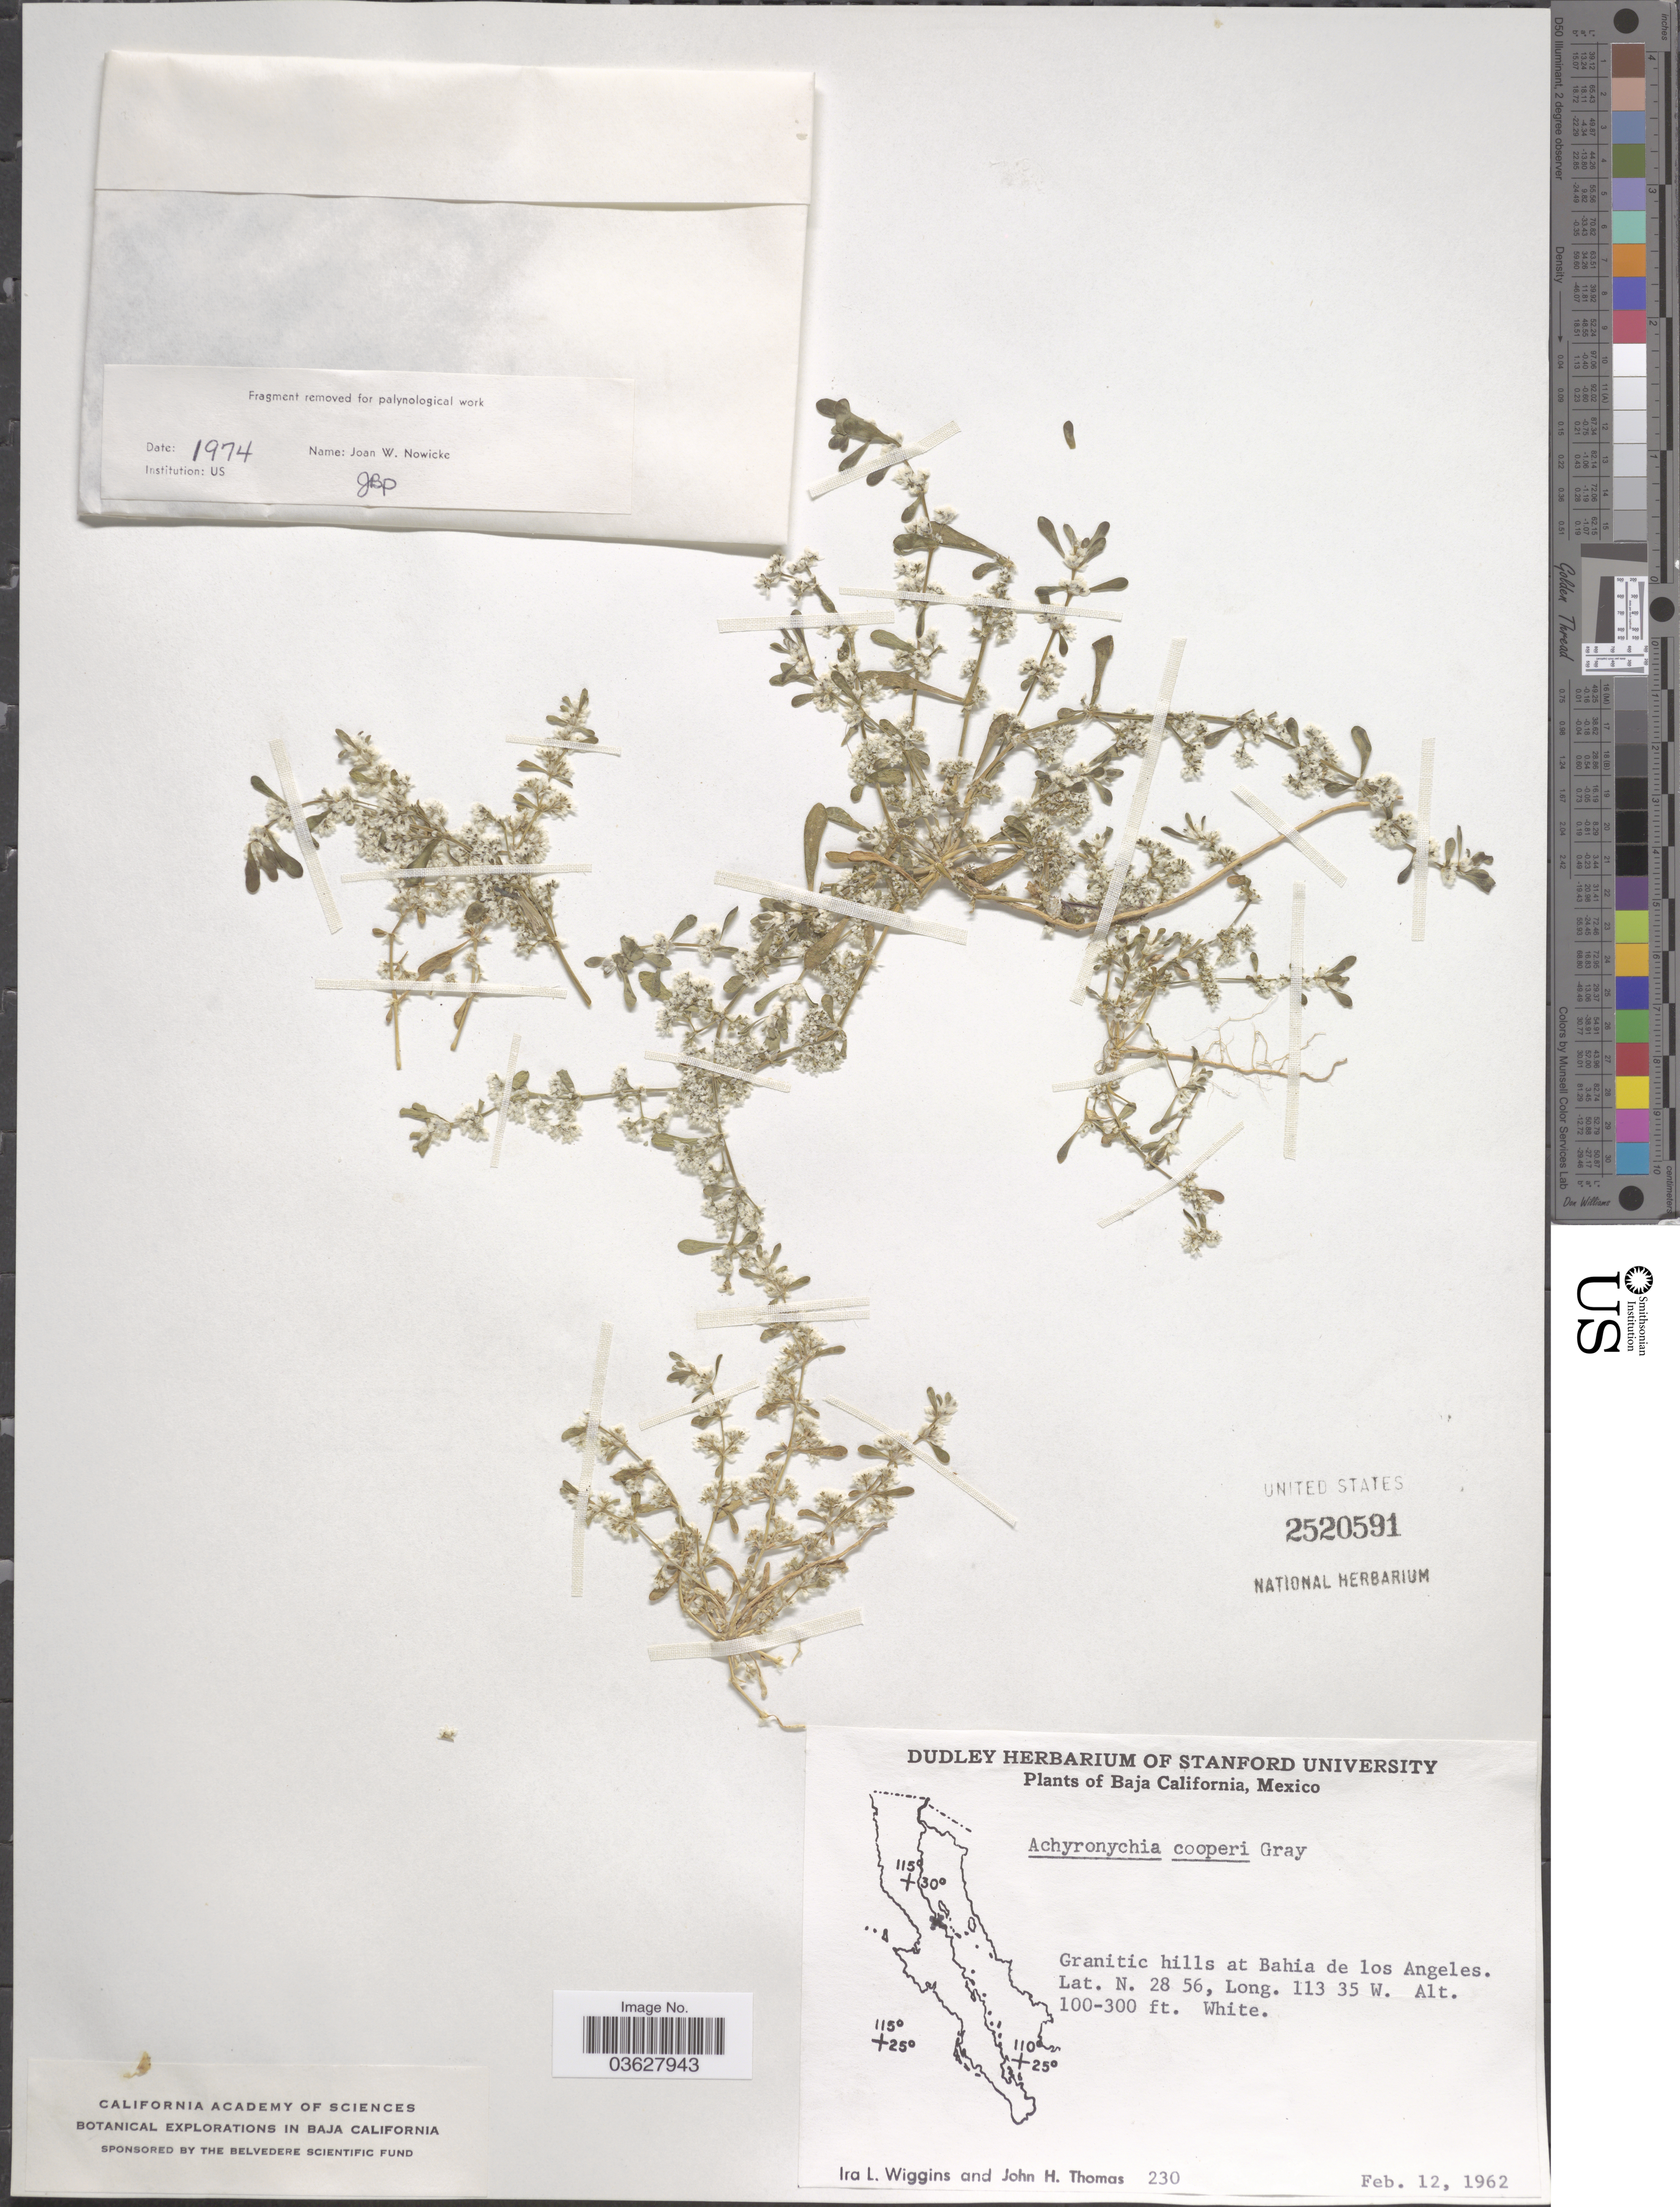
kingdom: Plantae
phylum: Tracheophyta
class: Magnoliopsida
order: Caryophyllales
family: Caryophyllaceae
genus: Achyronychia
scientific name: Achyronychia cooperi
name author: A. Gray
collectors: I. L. Wiggins & J. H. Thomas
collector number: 230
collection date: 1962-02-12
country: Mexico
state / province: Baja California Norte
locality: Granitic hills at Bahia de Los Angeles.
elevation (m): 30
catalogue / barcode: US 2520591